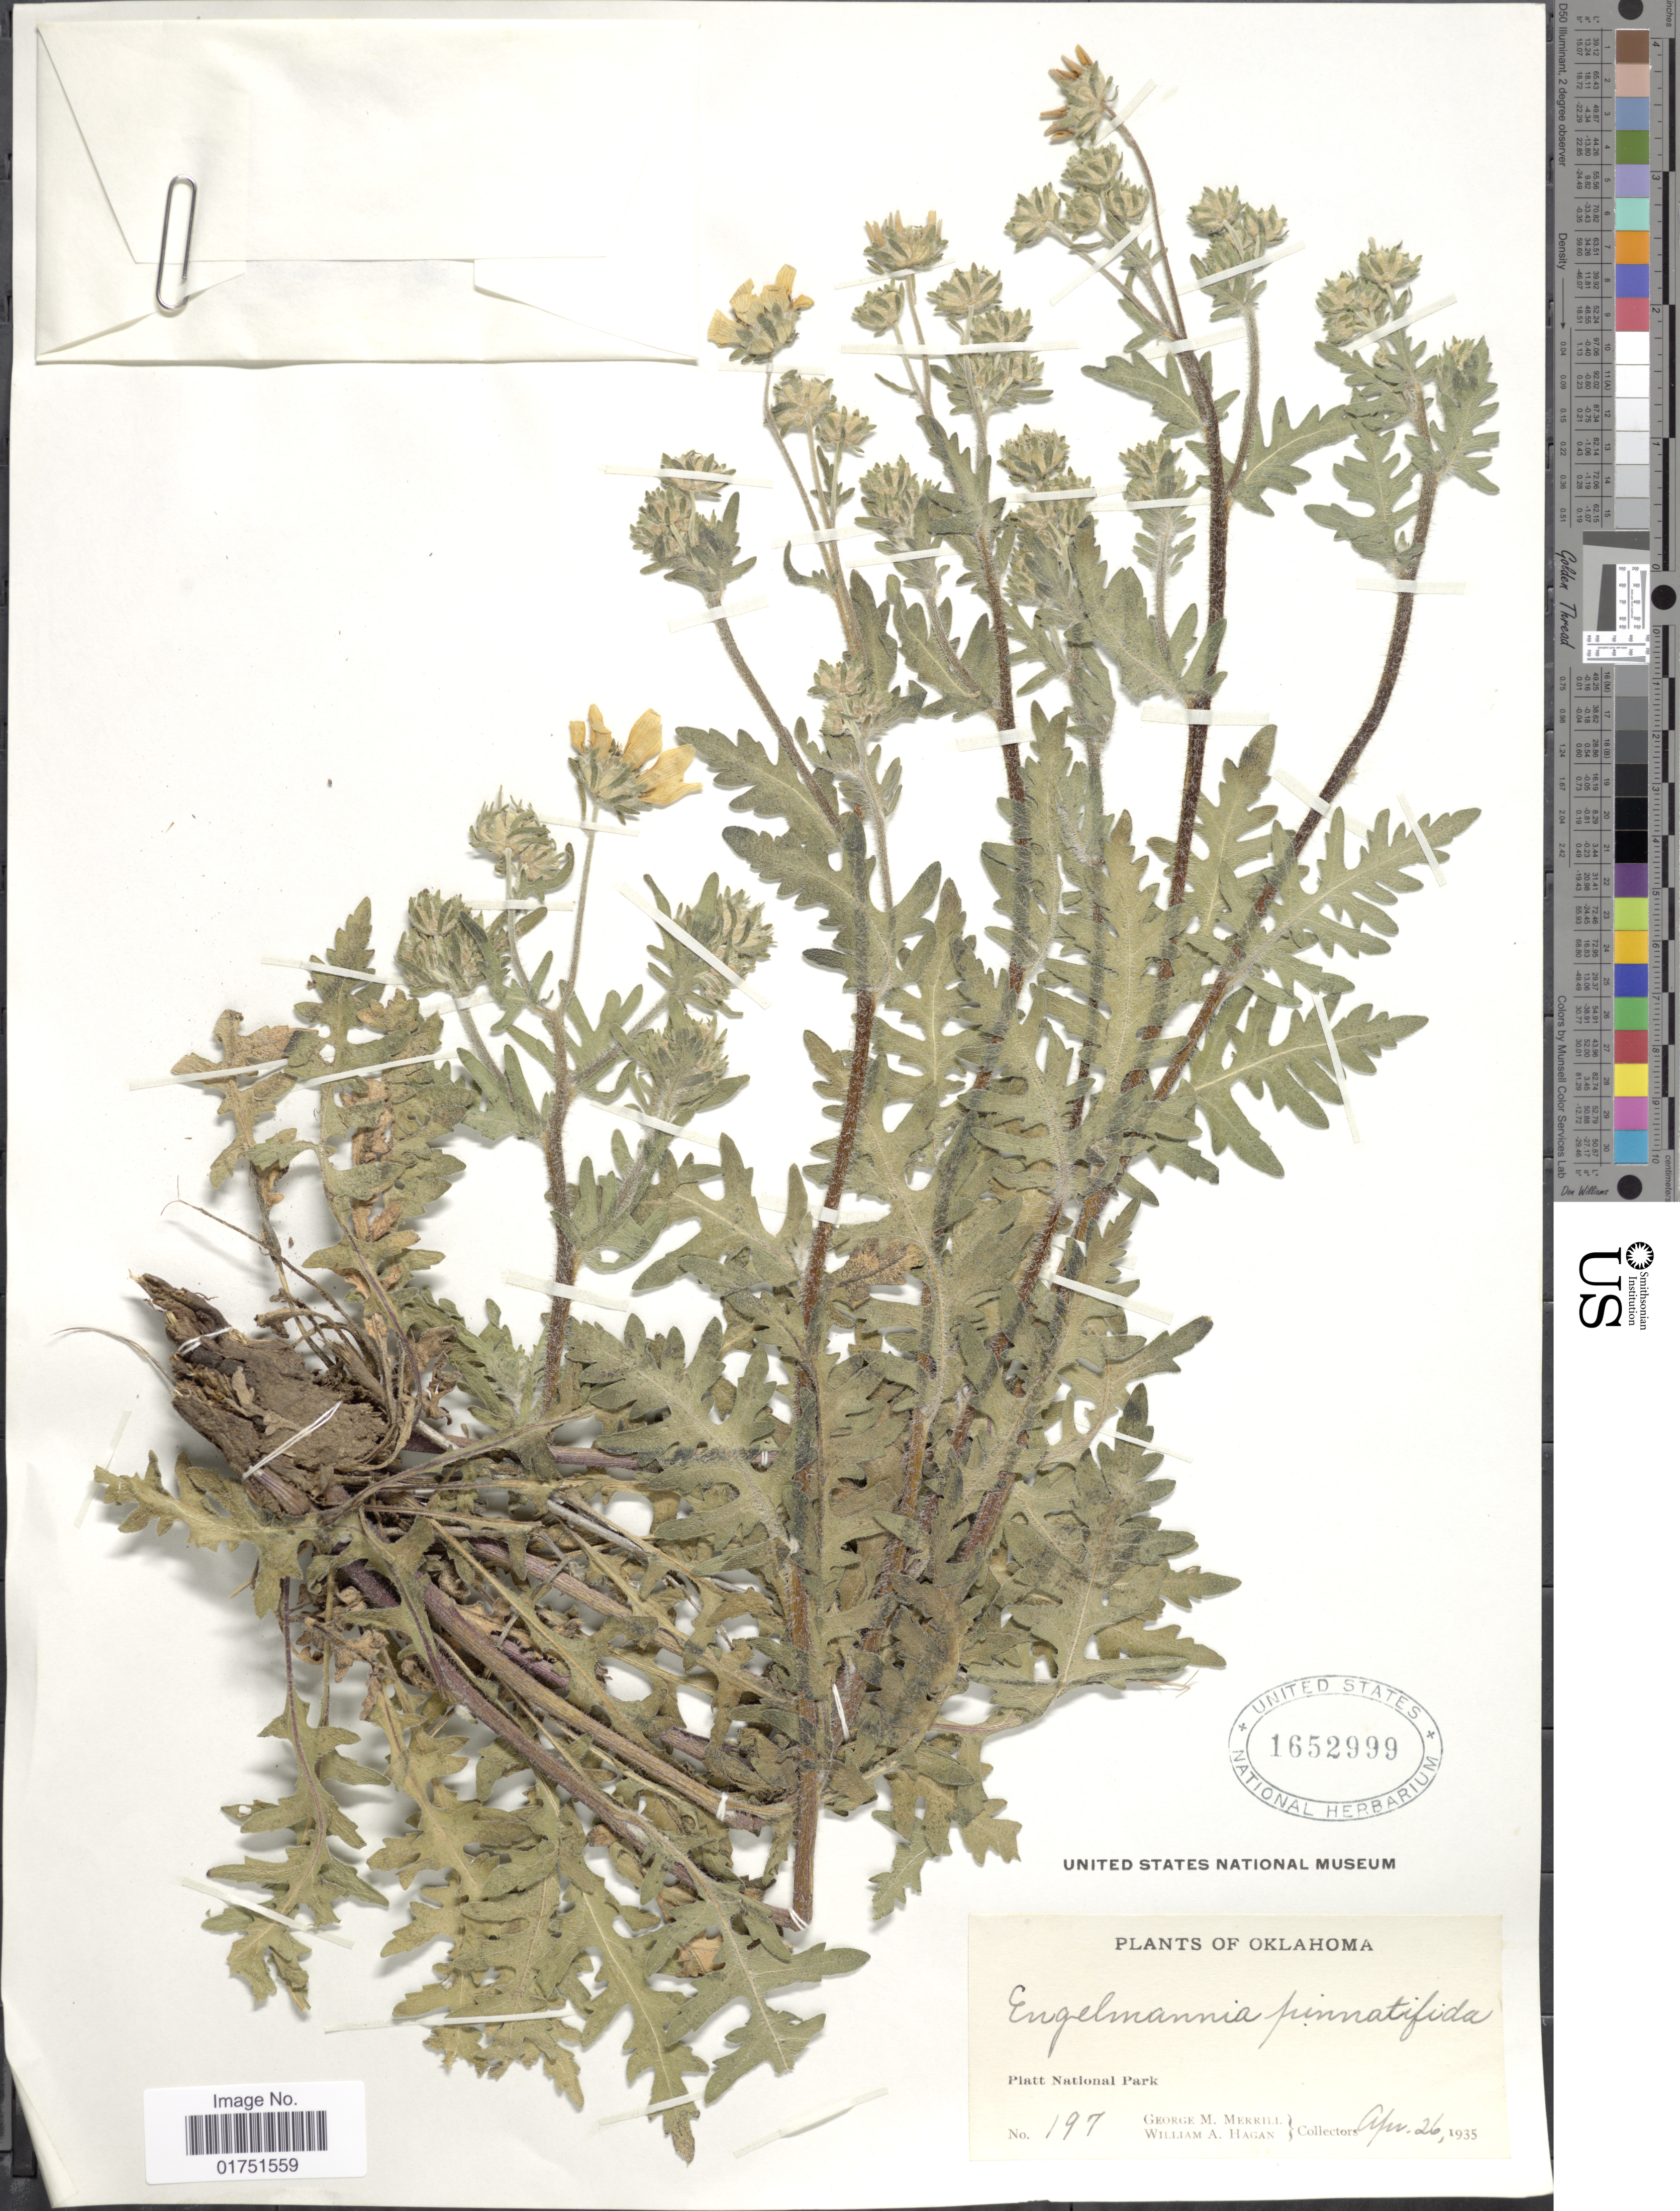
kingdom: Plantae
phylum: Tracheophyta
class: Magnoliopsida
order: Asterales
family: Asteraceae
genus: Engelmannia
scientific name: Engelmannia pinnatifida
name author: Torr. & A. Gray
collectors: G. M. Merrill & W. Hagan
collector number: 197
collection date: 1935-04-26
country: United States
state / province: Oklahoma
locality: Platt National Park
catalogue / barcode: US 1652999